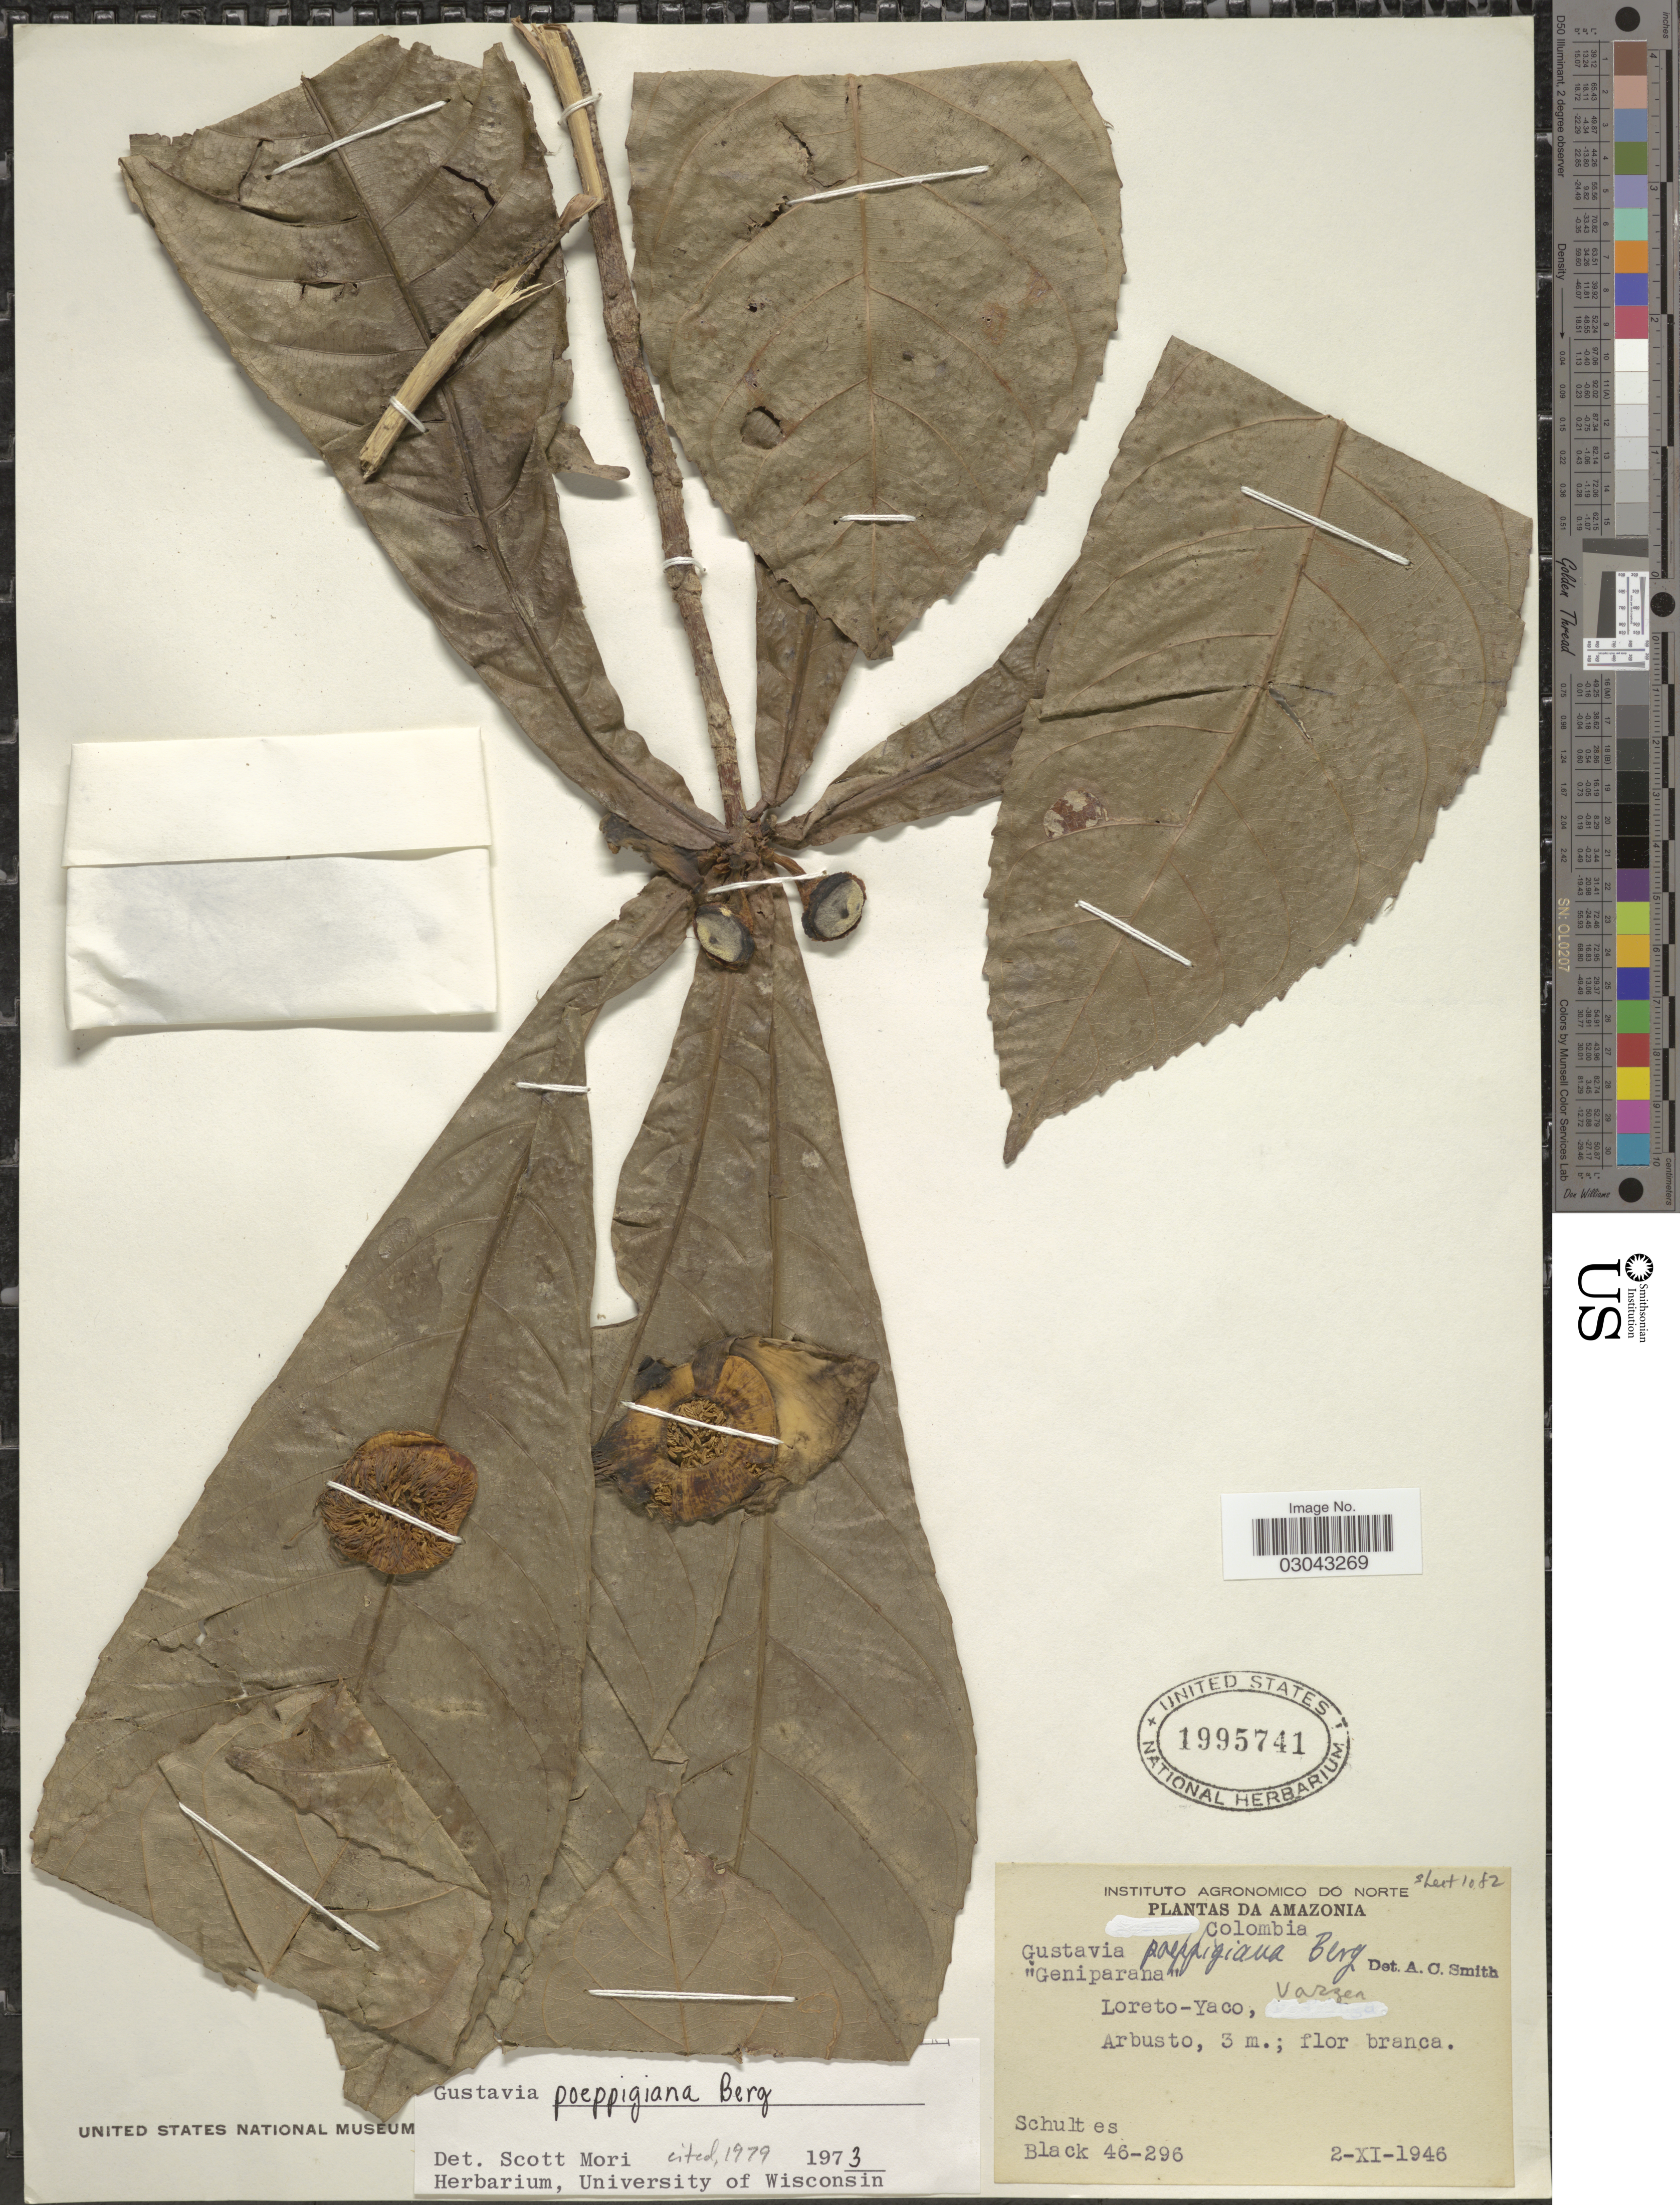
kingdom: Plantae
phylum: Tracheophyta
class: Magnoliopsida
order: Ericales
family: Lecythidaceae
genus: Gustavia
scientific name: Gustavia poeppigiana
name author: O. Berg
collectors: -- Schultes & -- Black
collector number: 46-296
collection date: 1946-11-02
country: Colombia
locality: Amazonia, Loreto-Yacu, varzea.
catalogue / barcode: US 1995741